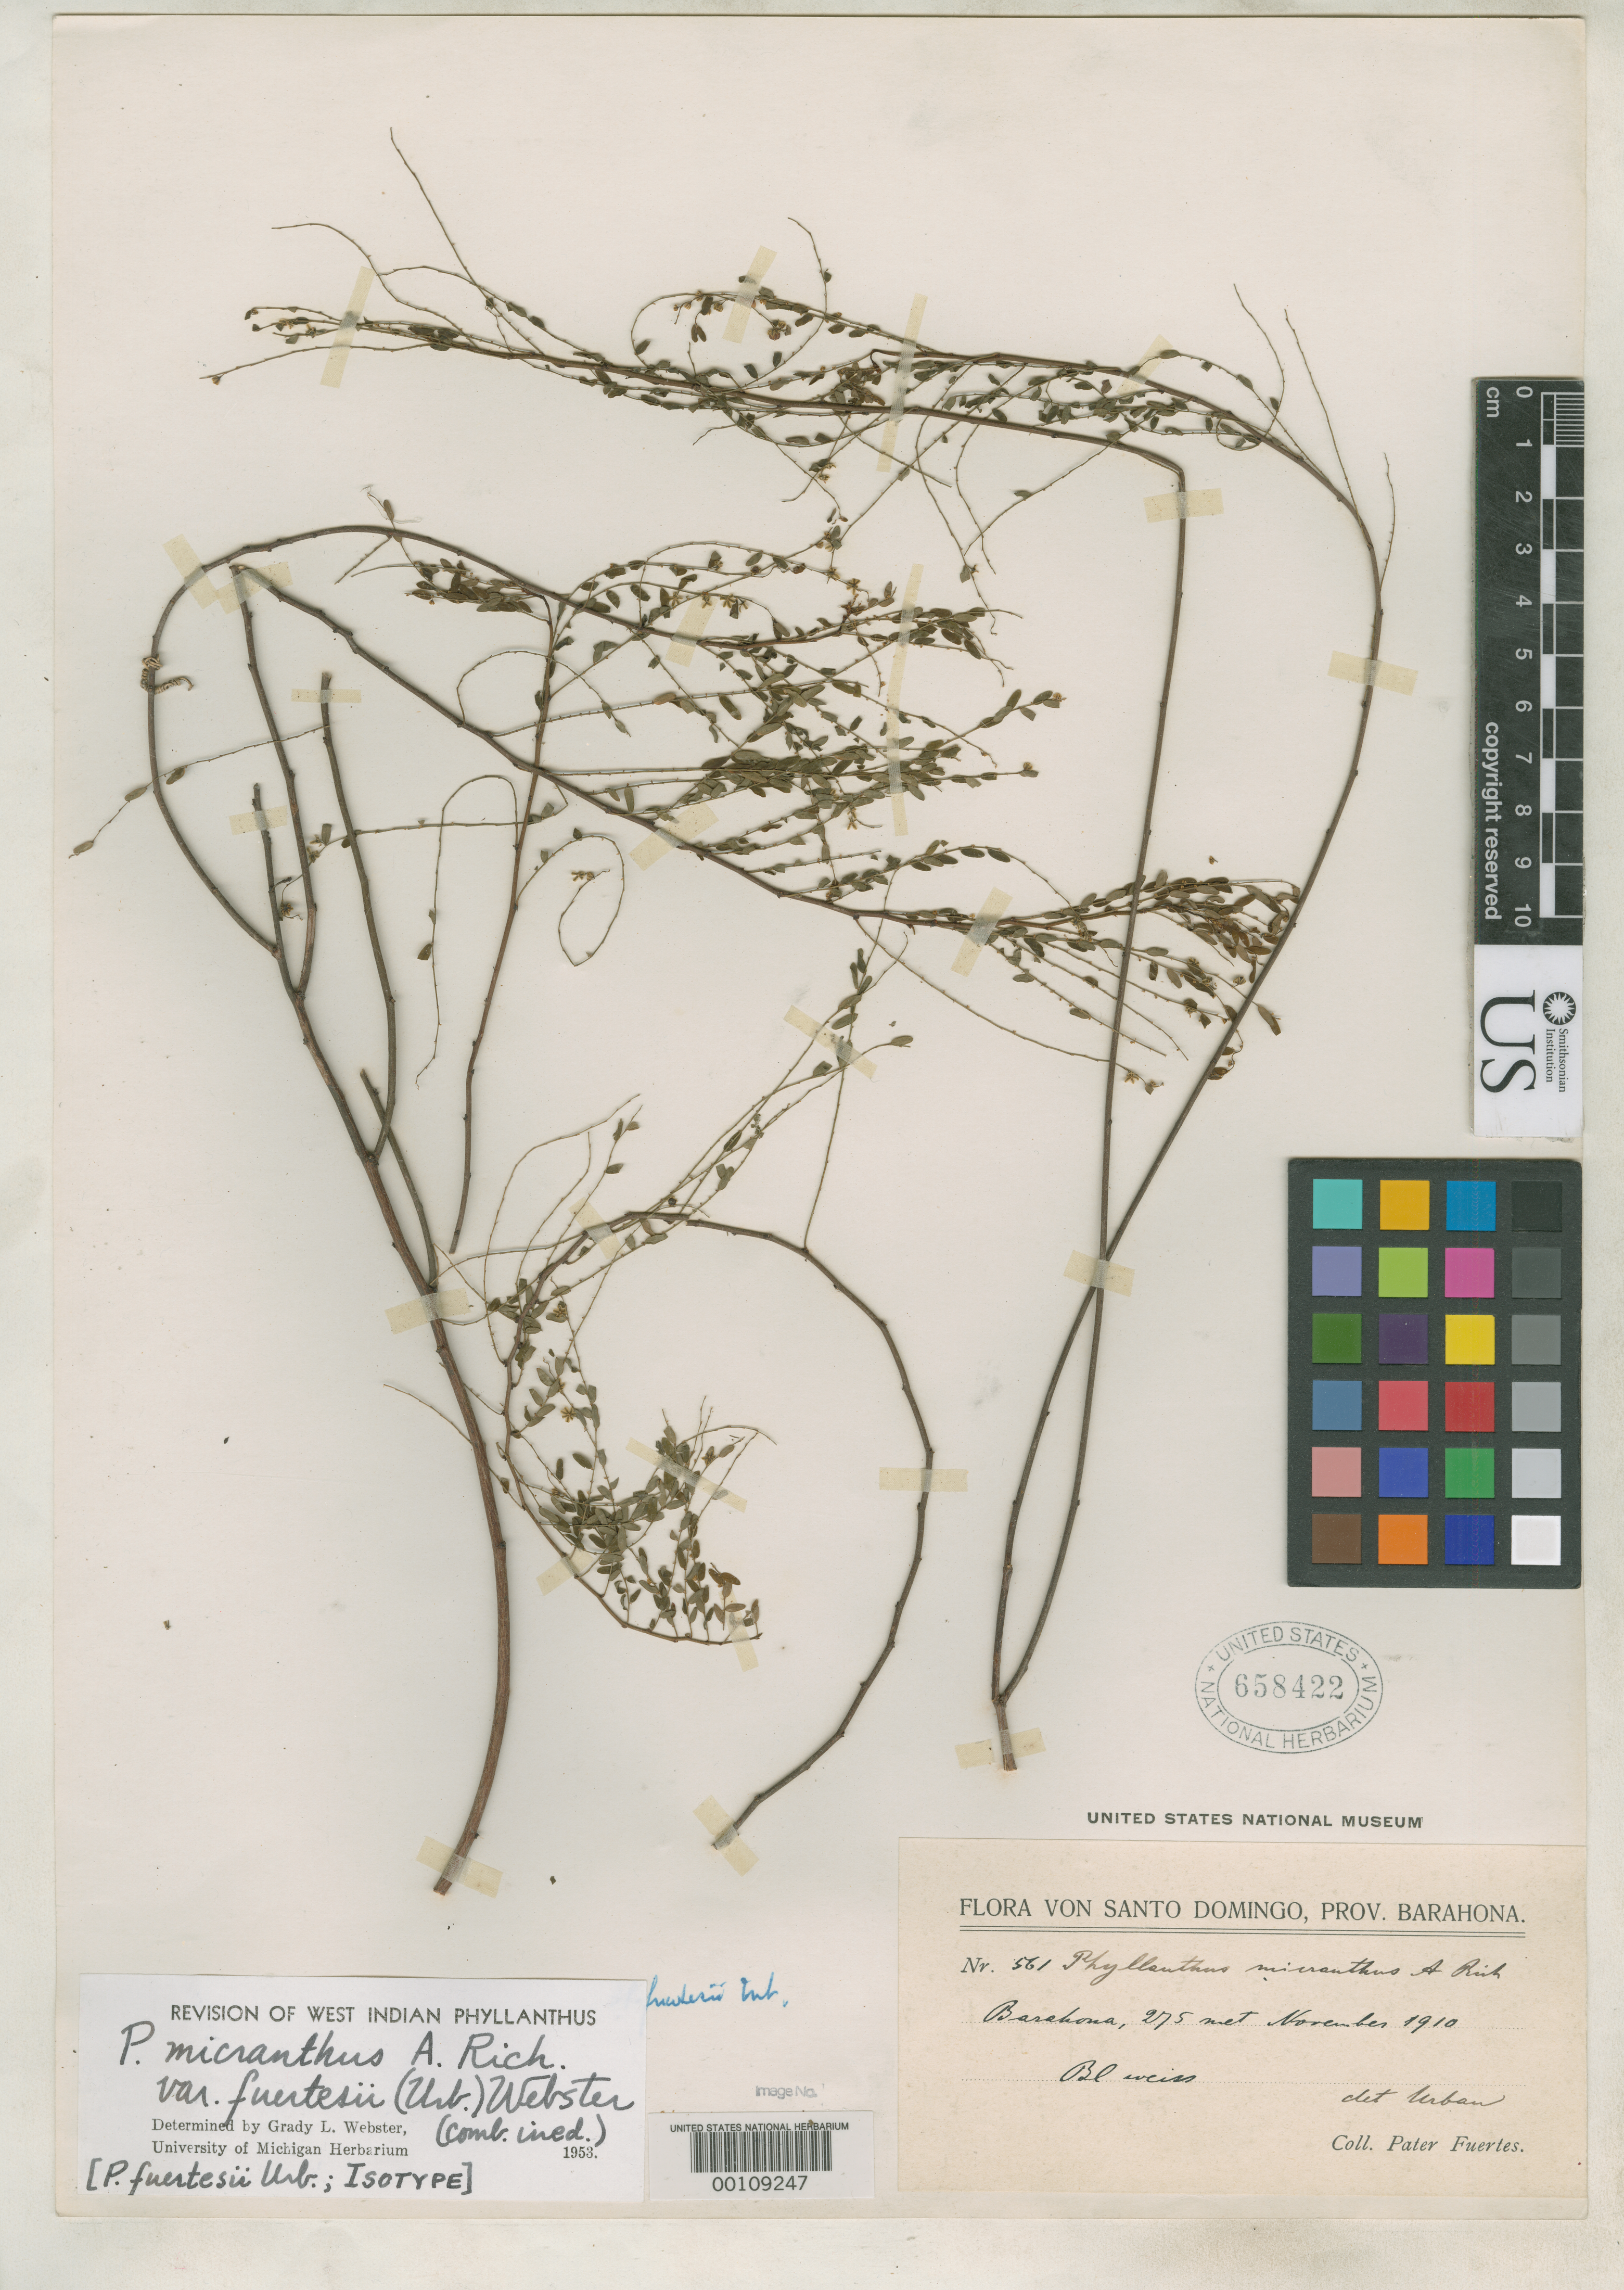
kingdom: Plantae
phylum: Tracheophyta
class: Magnoliopsida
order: Malpighiales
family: Phyllanthaceae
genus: Phyllanthus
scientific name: Phyllanthus fuertesii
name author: Urb.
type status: Isotype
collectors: M. D. Fuertes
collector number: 561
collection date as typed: Nov 1910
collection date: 1910-11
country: Dominican Republic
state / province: Barahona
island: Hispaniola Island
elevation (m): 275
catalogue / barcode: US 658422